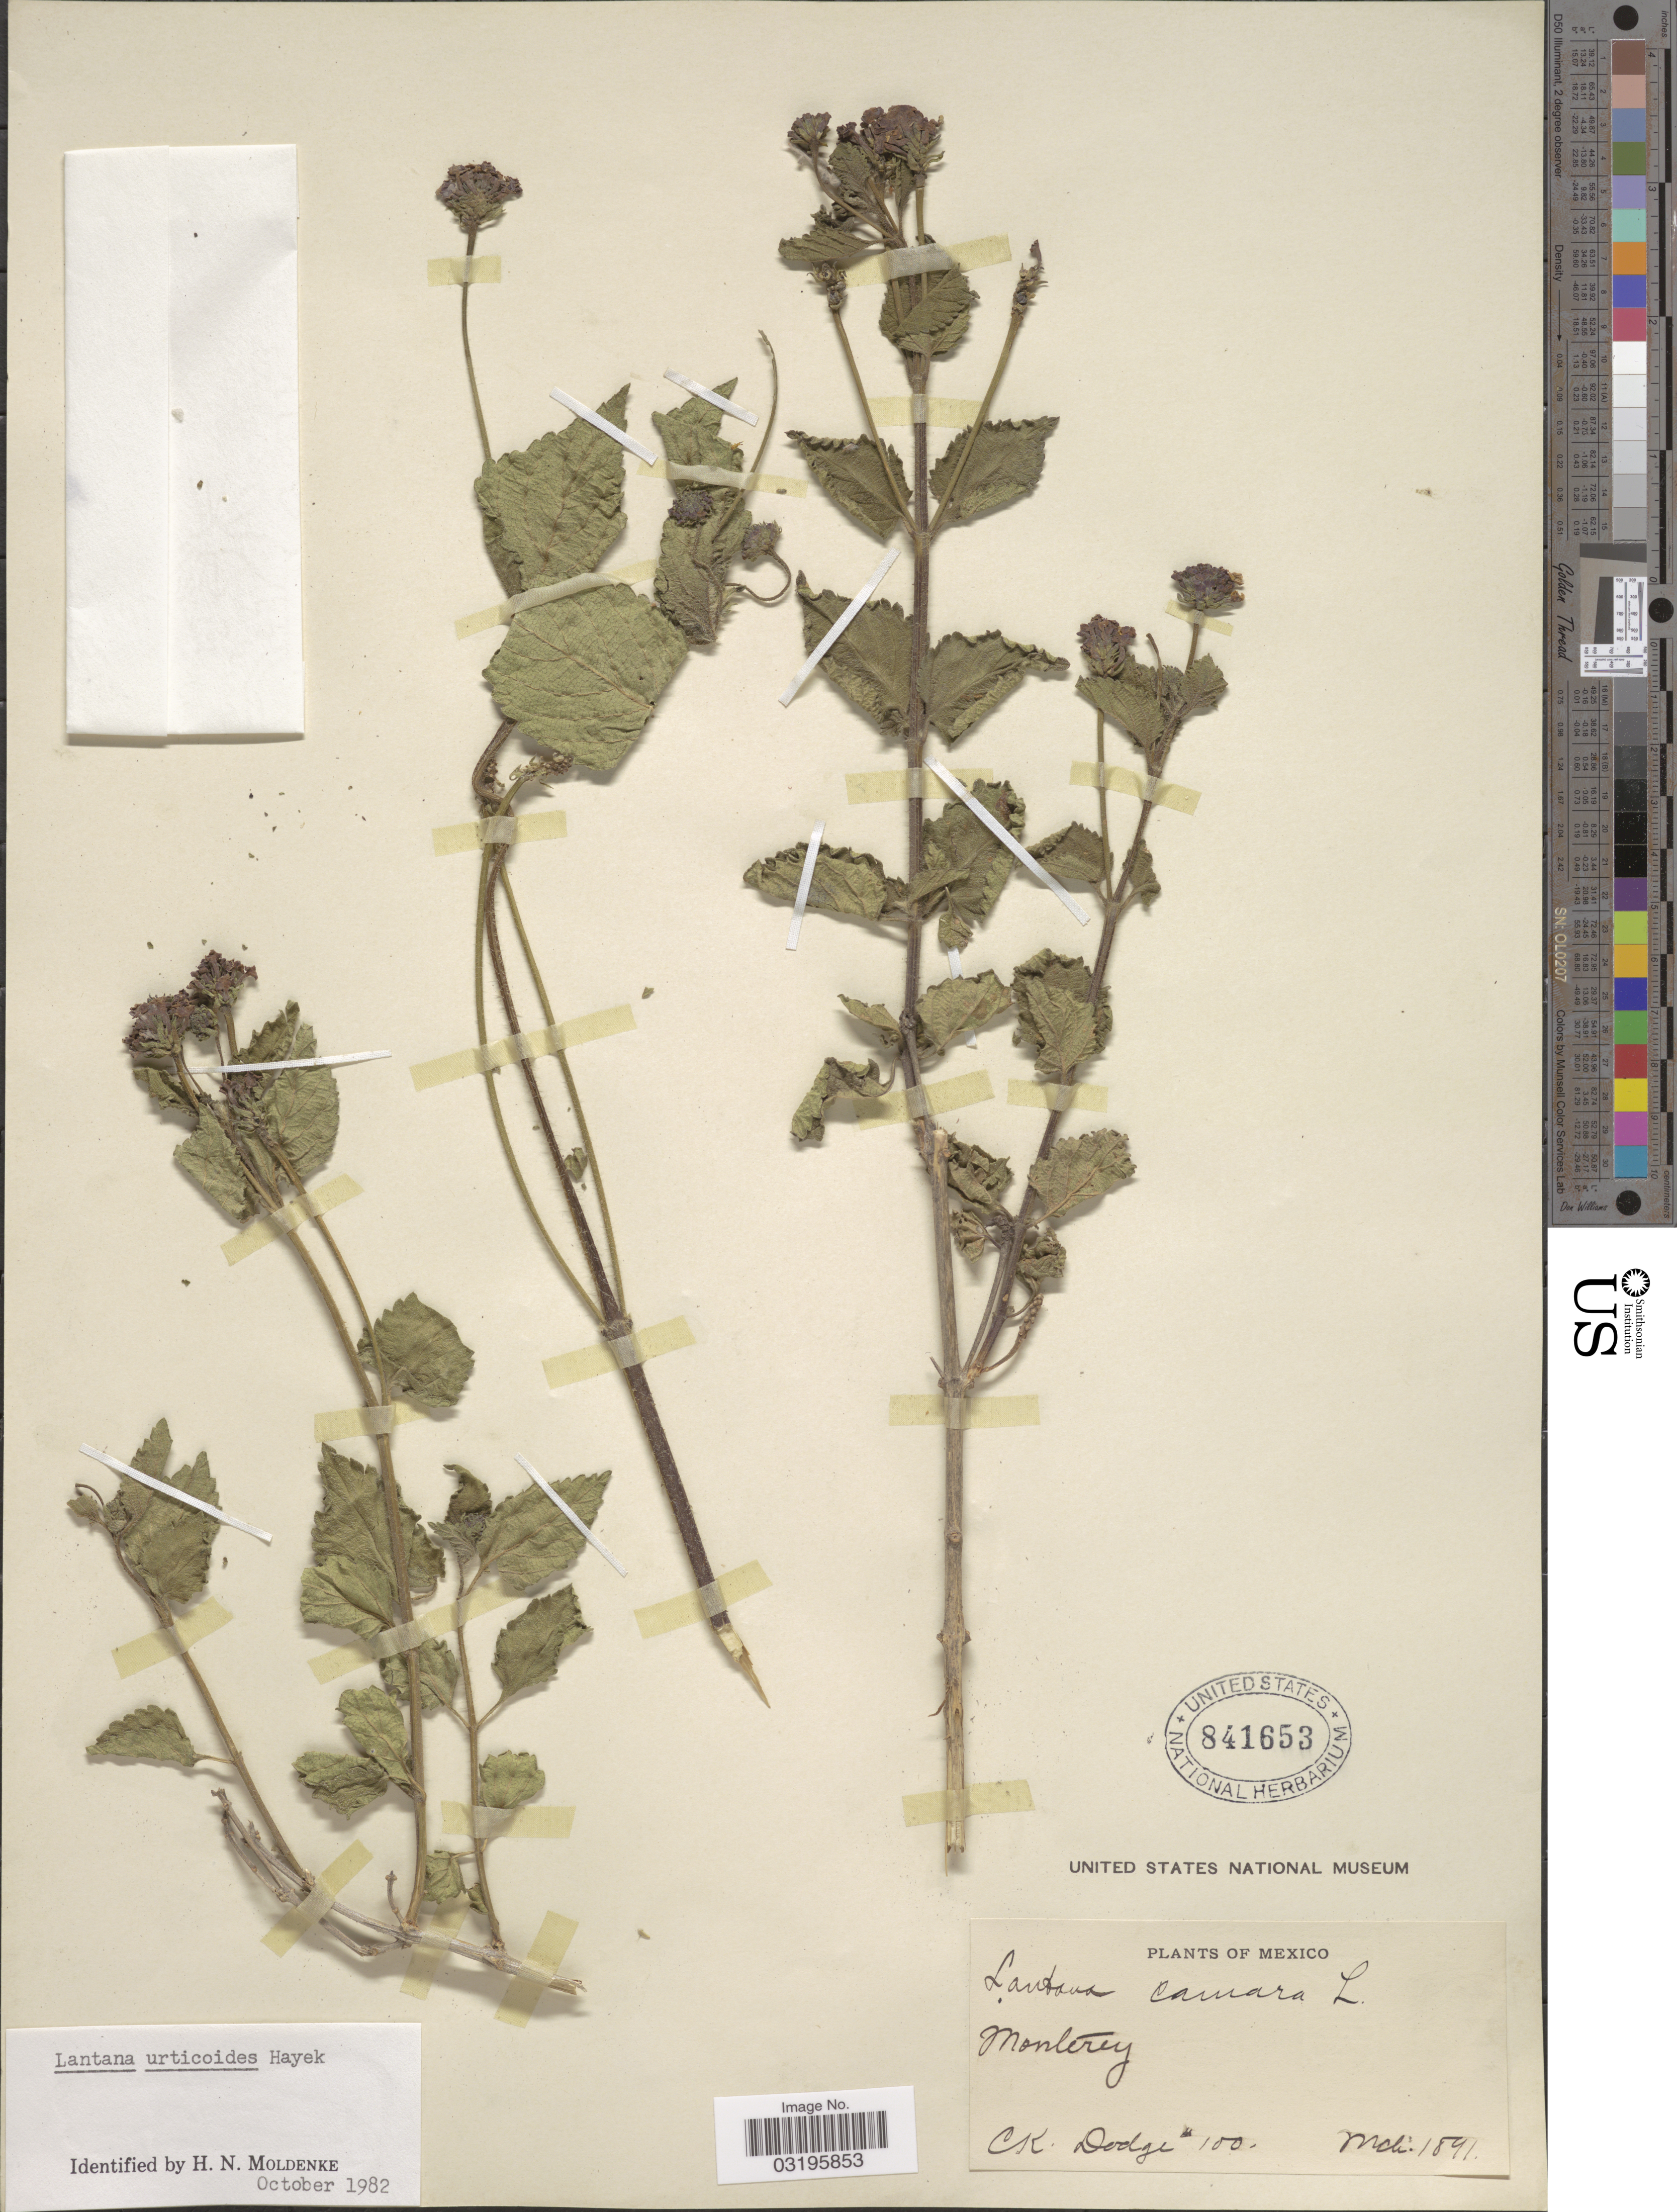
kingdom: Plantae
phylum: Tracheophyta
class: Magnoliopsida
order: Lamiales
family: Verbenaceae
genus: Lantana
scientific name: Lantana urticoides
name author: Hayek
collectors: C. Dodge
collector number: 100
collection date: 1891-03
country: Mexico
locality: Monterey.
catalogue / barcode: US 841653